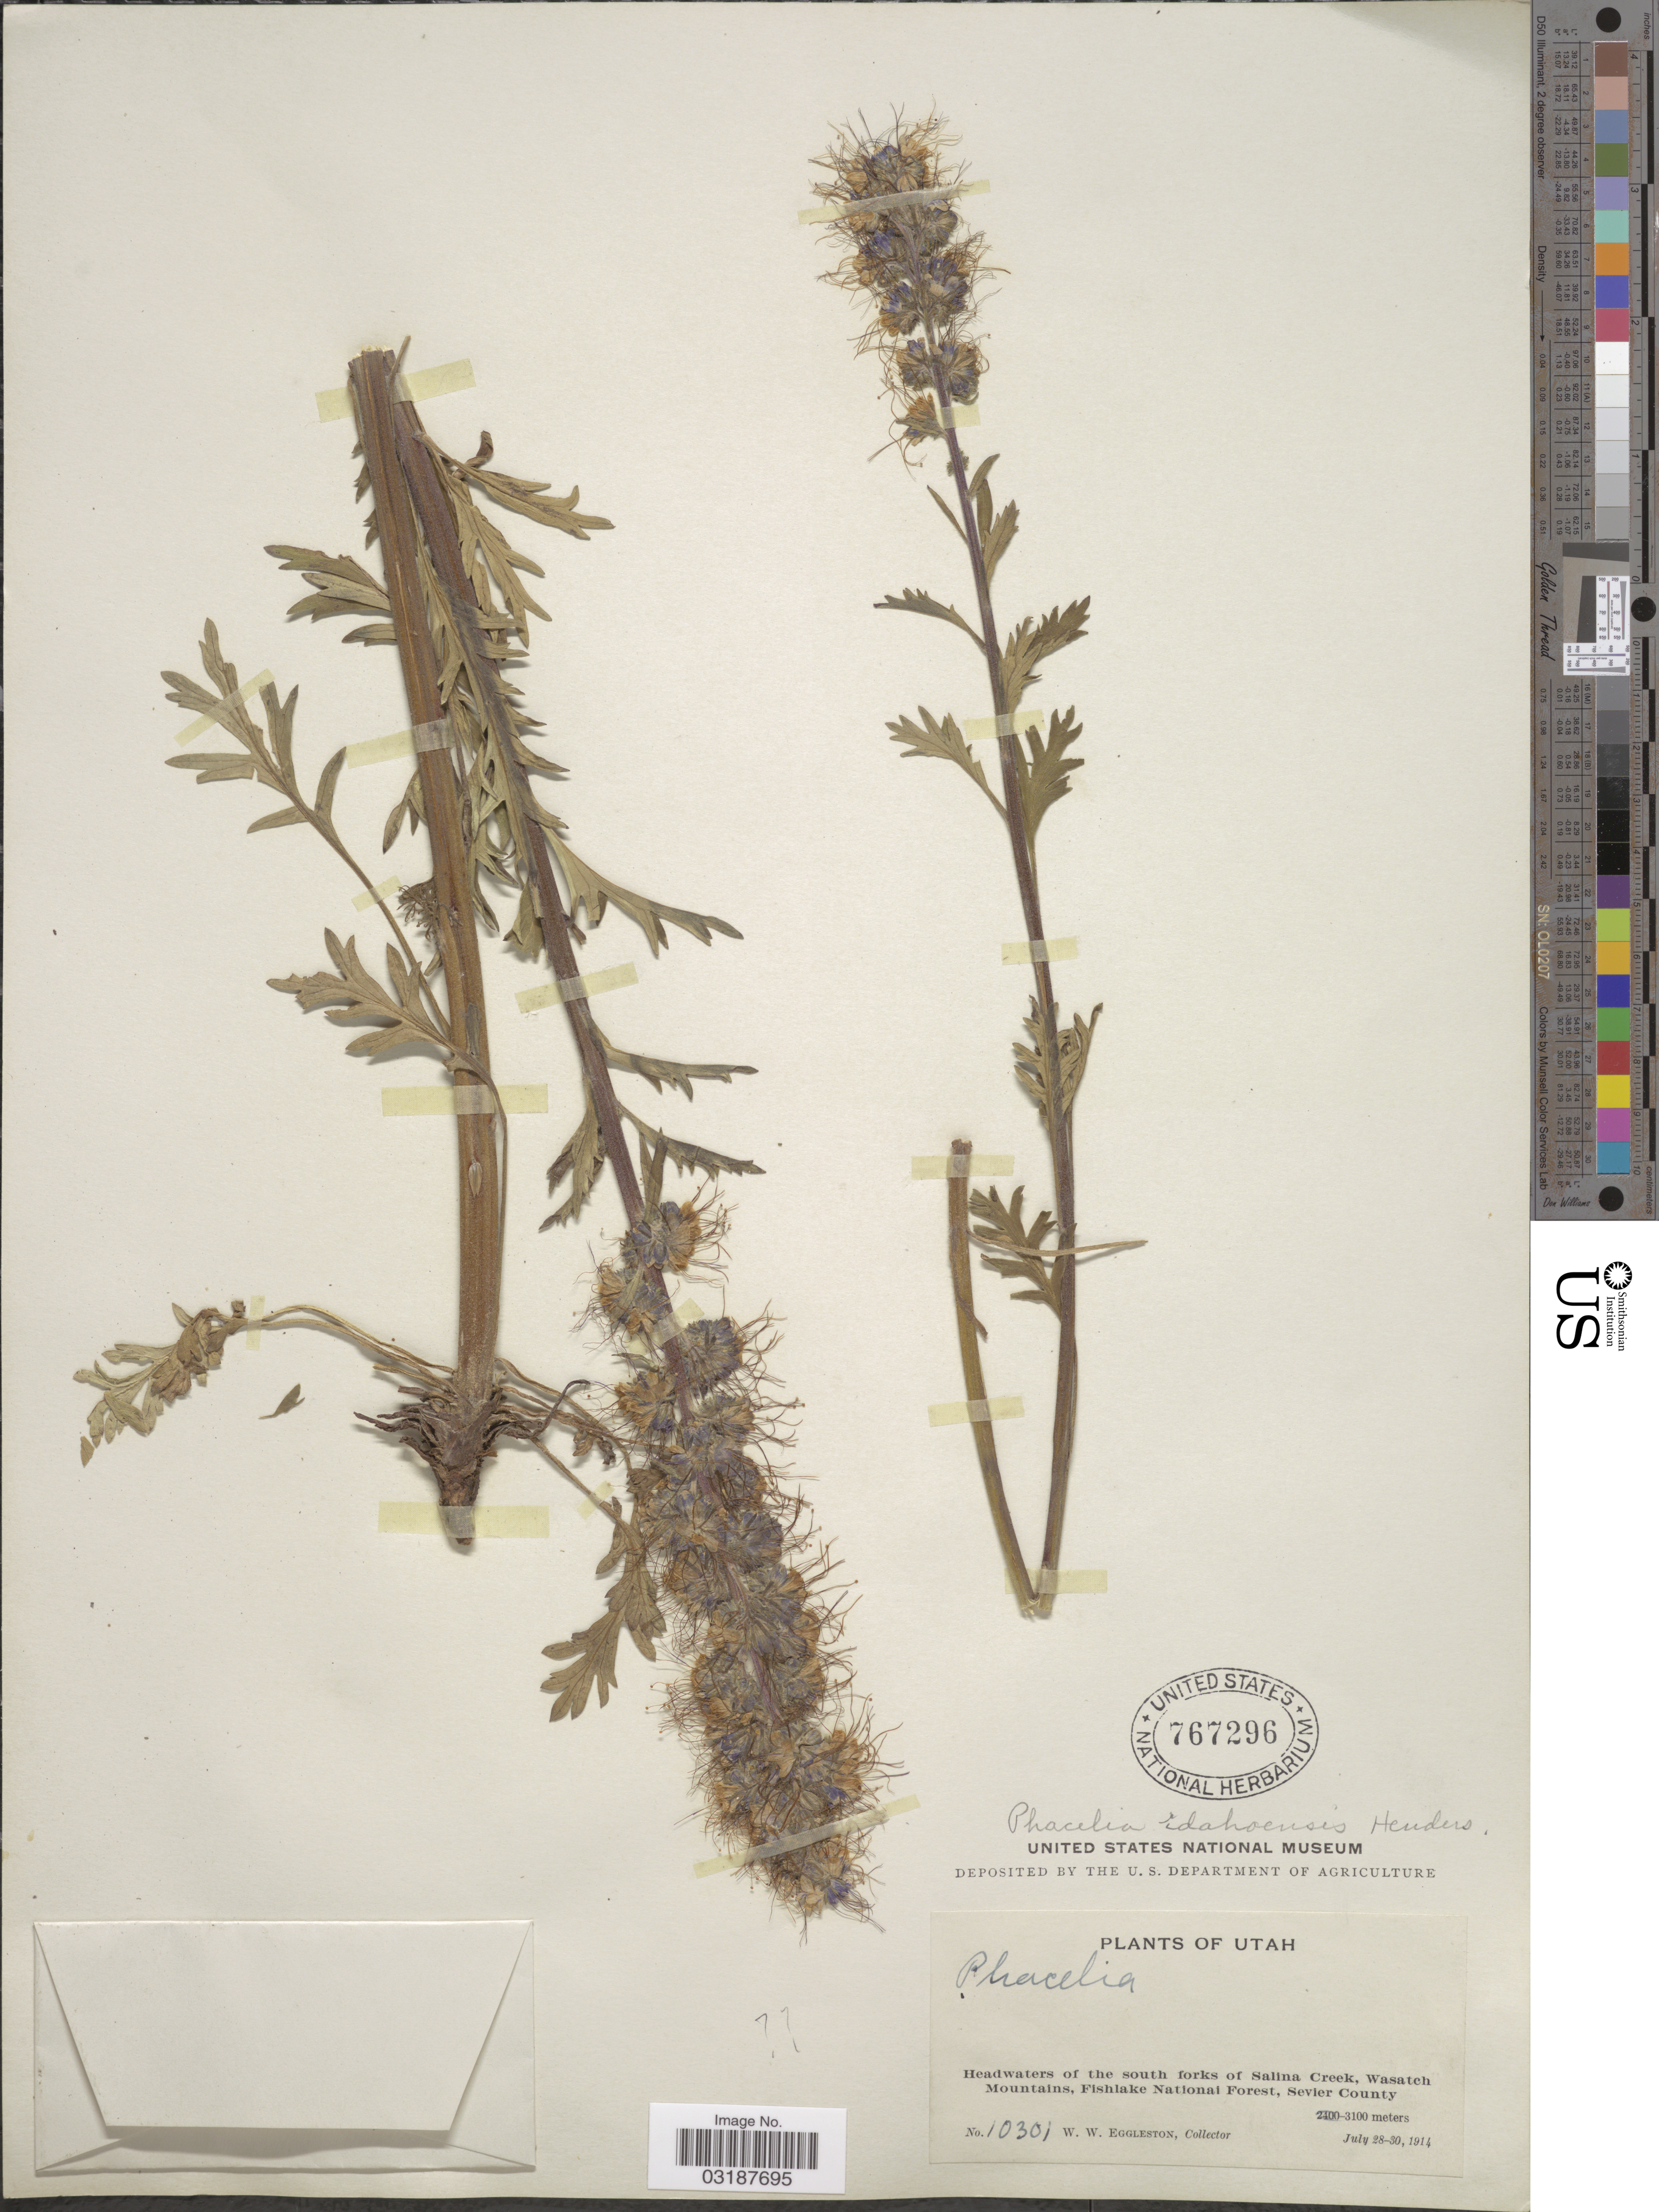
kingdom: Plantae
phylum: Tracheophyta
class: Magnoliopsida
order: Boraginales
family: Hydrophyllaceae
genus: Phacelia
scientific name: Phacelia sericea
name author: (Graham) A. Gray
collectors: W. W. Eggleston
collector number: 10301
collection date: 1914-07-28/1914-07-30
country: United States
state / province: Utah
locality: Headwaters of the south forks of Salina Creek, Wasatch Mountains, Fishlake National Forest, Sevier County.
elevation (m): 3100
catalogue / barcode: US 767296